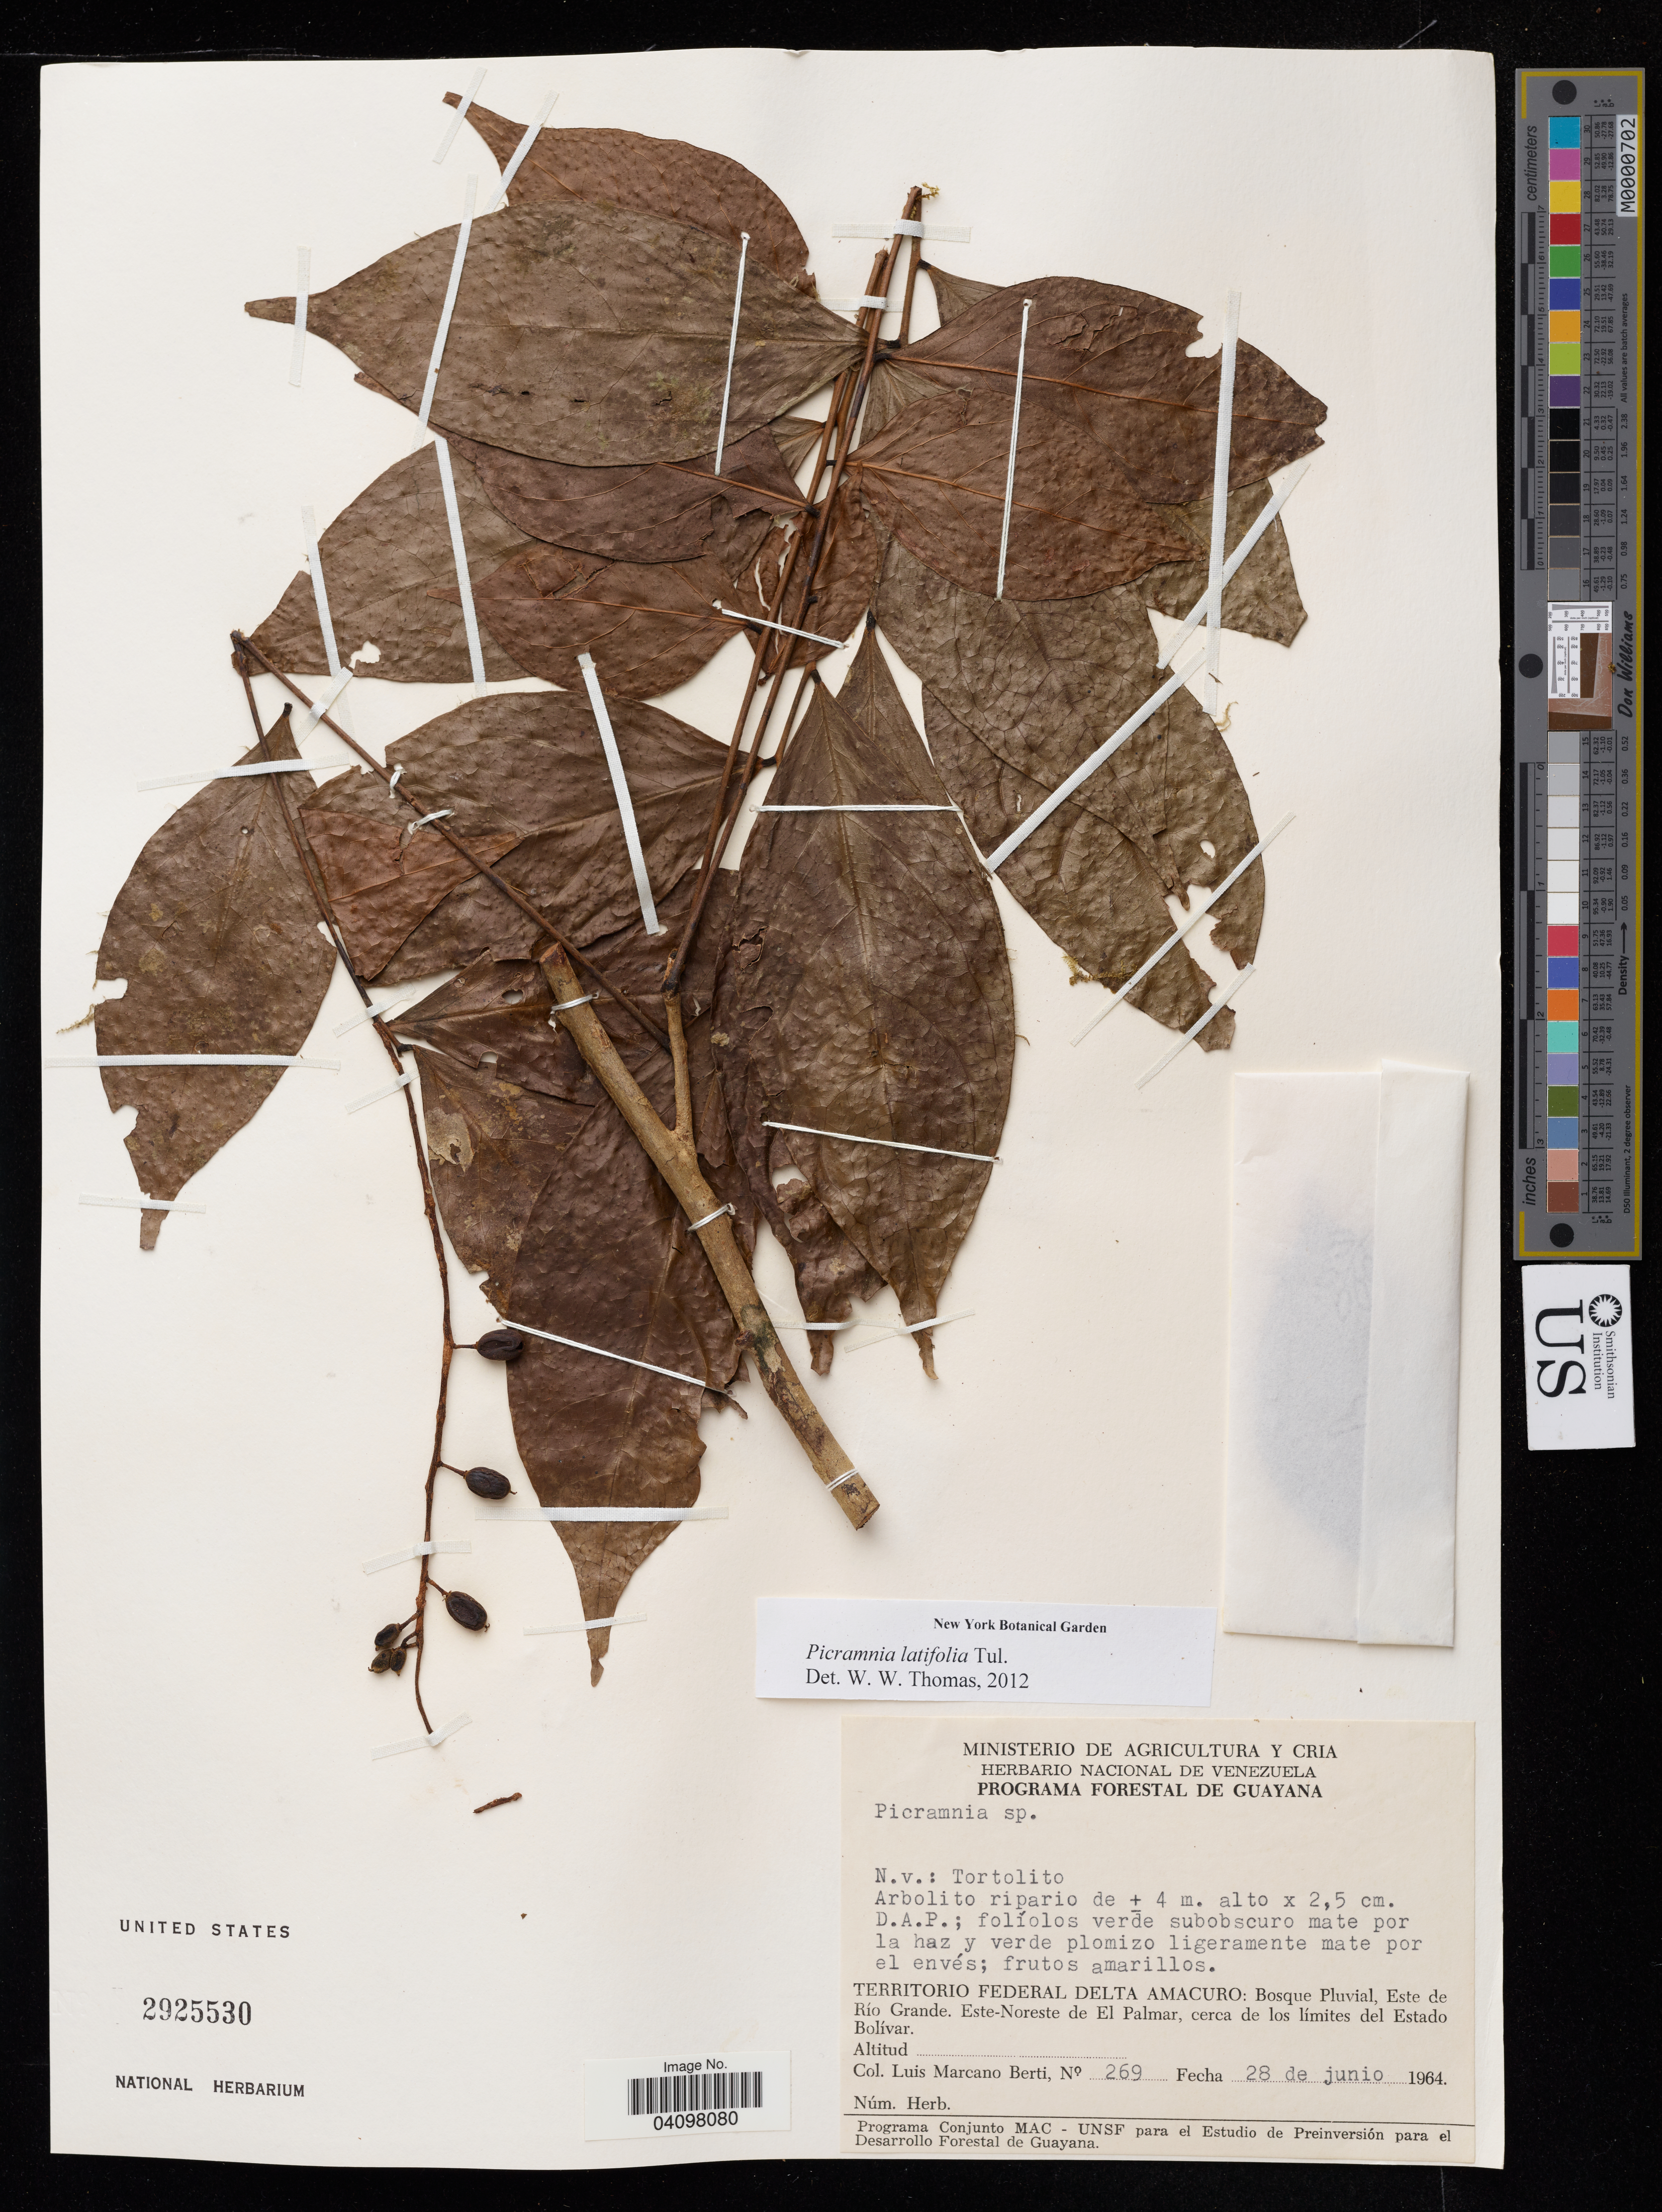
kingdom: Plantae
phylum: Tracheophyta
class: Magnoliopsida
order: Picramniales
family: Picramniaceae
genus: Picramnia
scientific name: Picramnia sp.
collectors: L. Marcano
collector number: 269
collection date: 1964-06-28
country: Venezuela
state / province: Delta Amacuro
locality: Territorio Federal Delta Amacuro: Bosque Pluvial, Este de Río Grande, Este-Noreste de El Palmar, cerca de los límites del Estado Bolívar.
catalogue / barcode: US 2925530